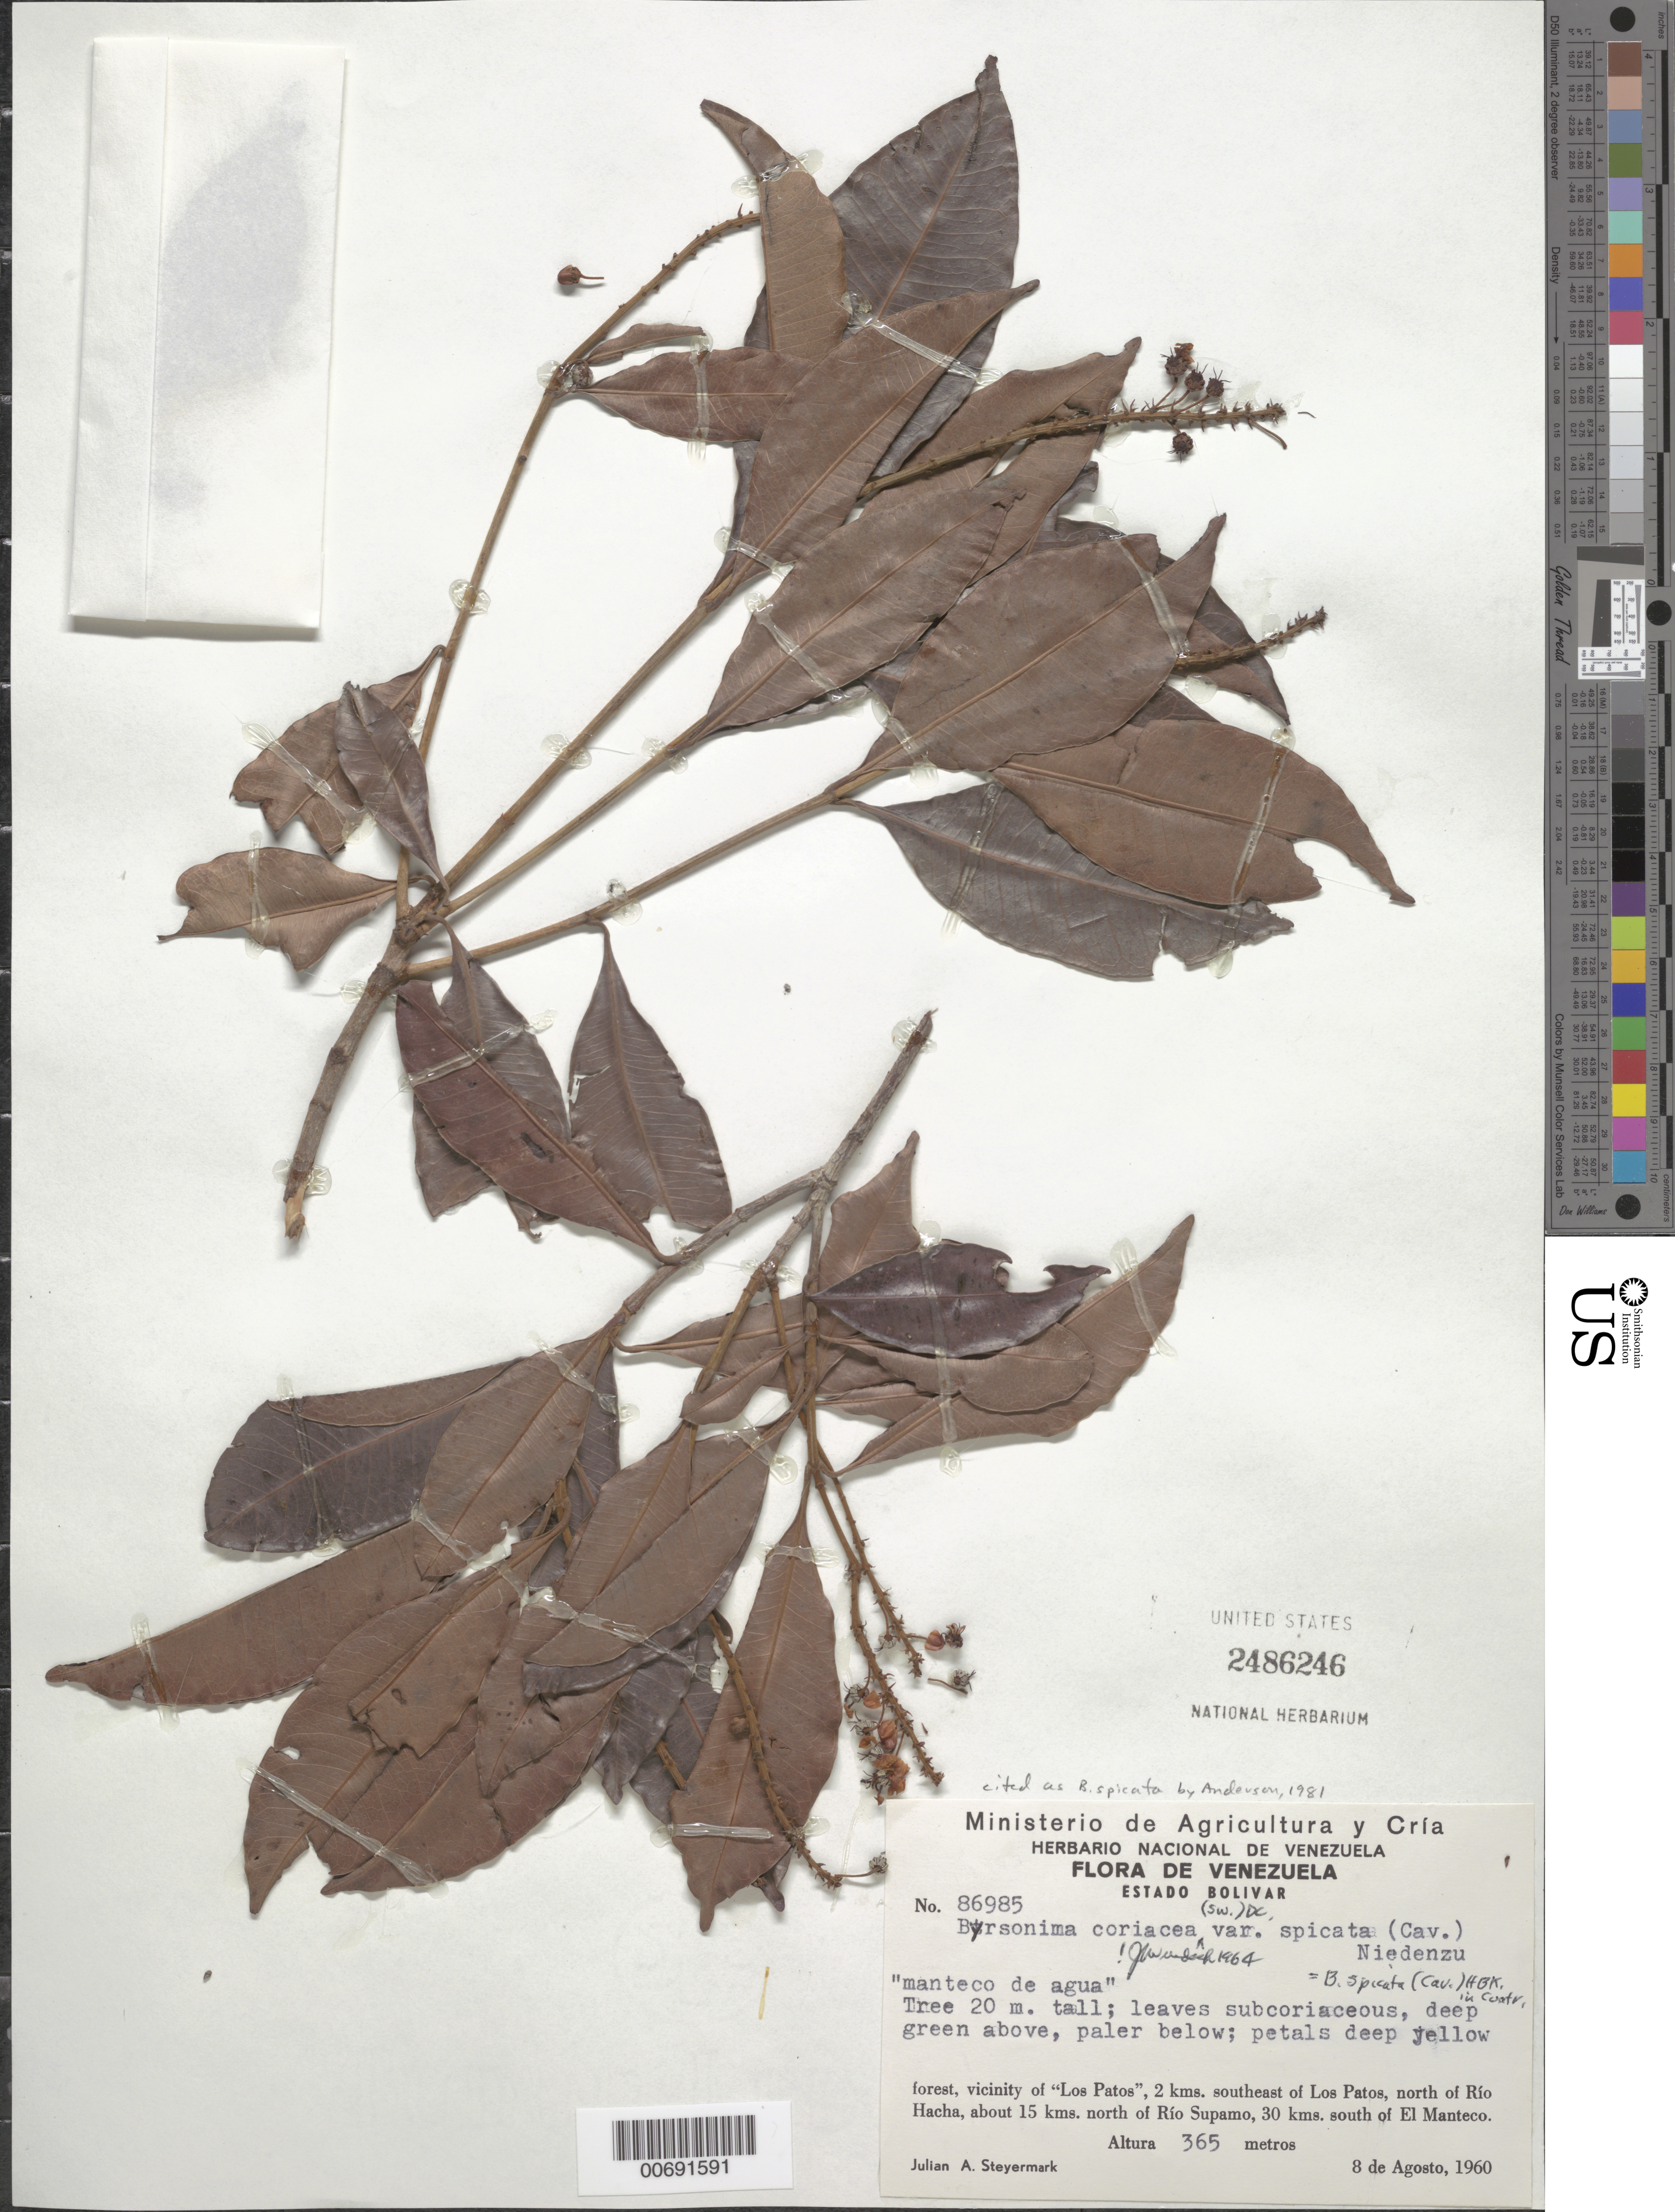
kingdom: Plantae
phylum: Tracheophyta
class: Magnoliopsida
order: Malpighiales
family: Malpighiaceae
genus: Byrsonima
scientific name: Byrsonima spicata (Cav.) DC.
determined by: Anderson, W. R., (MICH), University of Michigan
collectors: J. Steyermark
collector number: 86985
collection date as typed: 8-Aug-60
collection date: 1960-08-08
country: Venezuela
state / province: Bolívar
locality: Los Patos, 2 km SE of; 15 km N of Río Hacha; 22 km N of Río Supamo; 30 km S of El Manteco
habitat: Forest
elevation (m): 366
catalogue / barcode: US 2486246